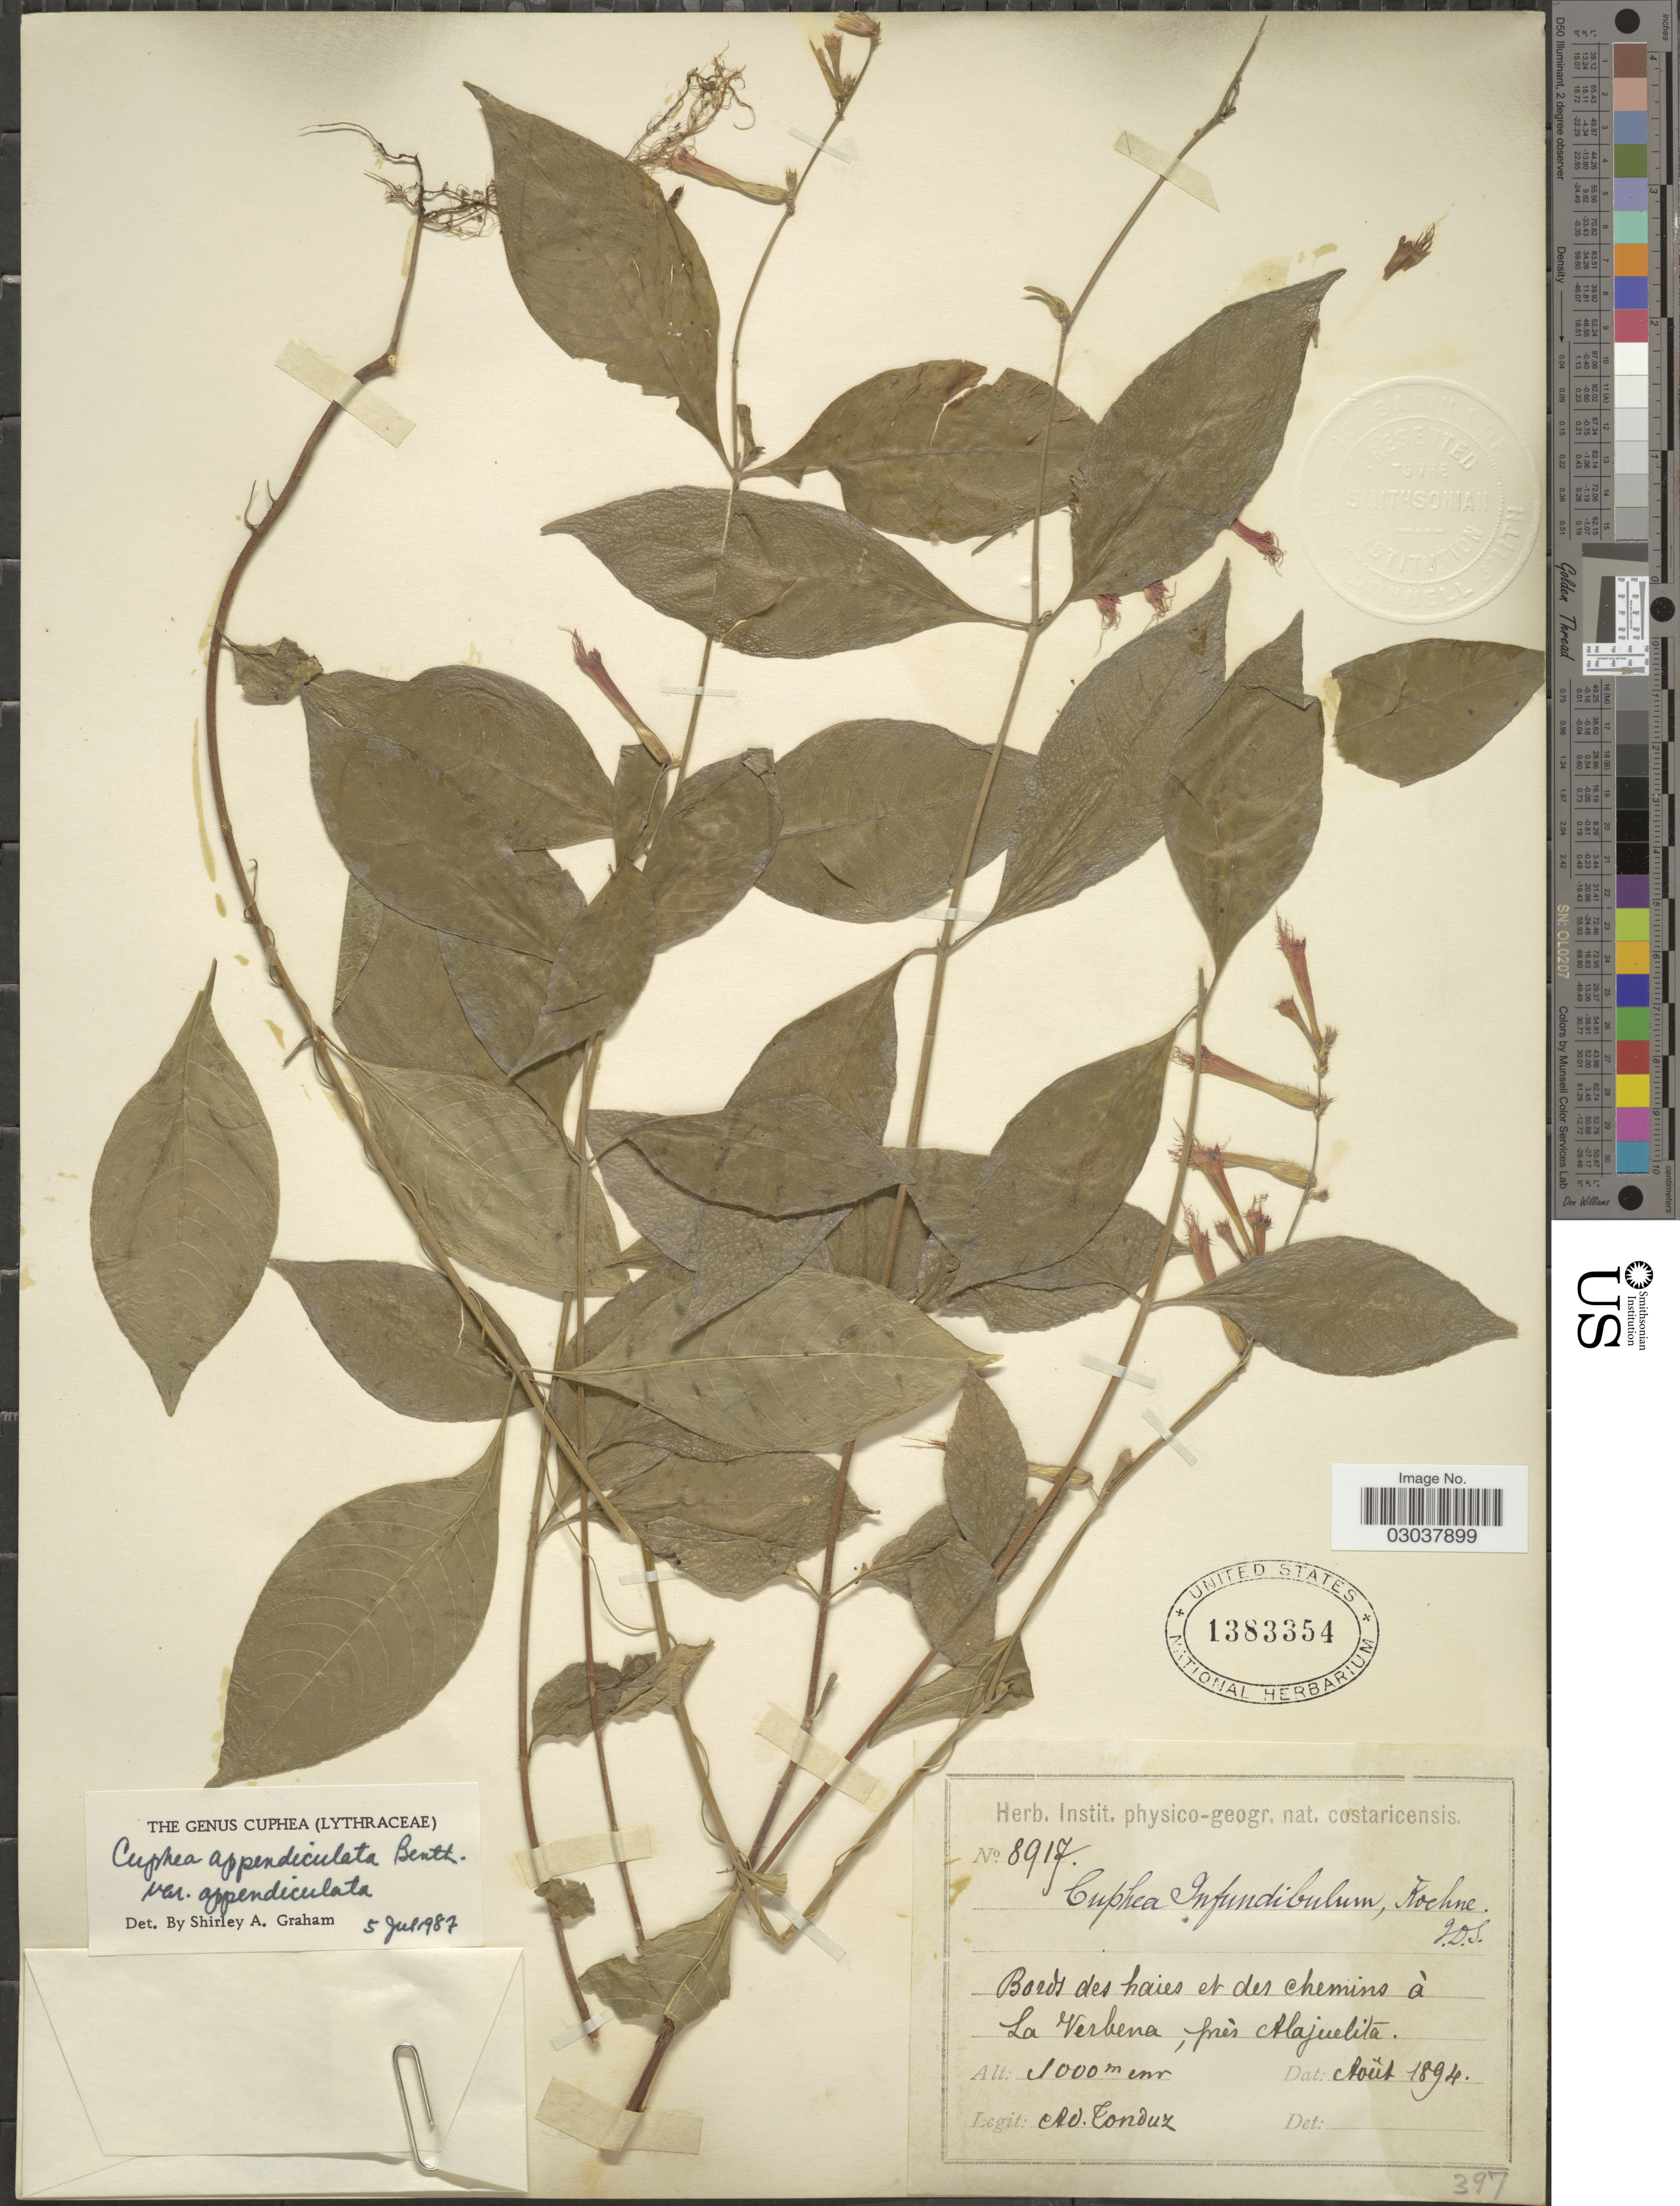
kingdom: Plantae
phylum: Tracheophyta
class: Magnoliopsida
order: Myrtales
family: Lythraceae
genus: Cuphea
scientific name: Cuphea appendiculata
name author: Benth.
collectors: A. Tonduz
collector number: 8917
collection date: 1894-08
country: Costa Rica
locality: Bords des haies et des chemins à La Verbena, près Alajuelita.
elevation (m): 1000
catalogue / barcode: US 1383354